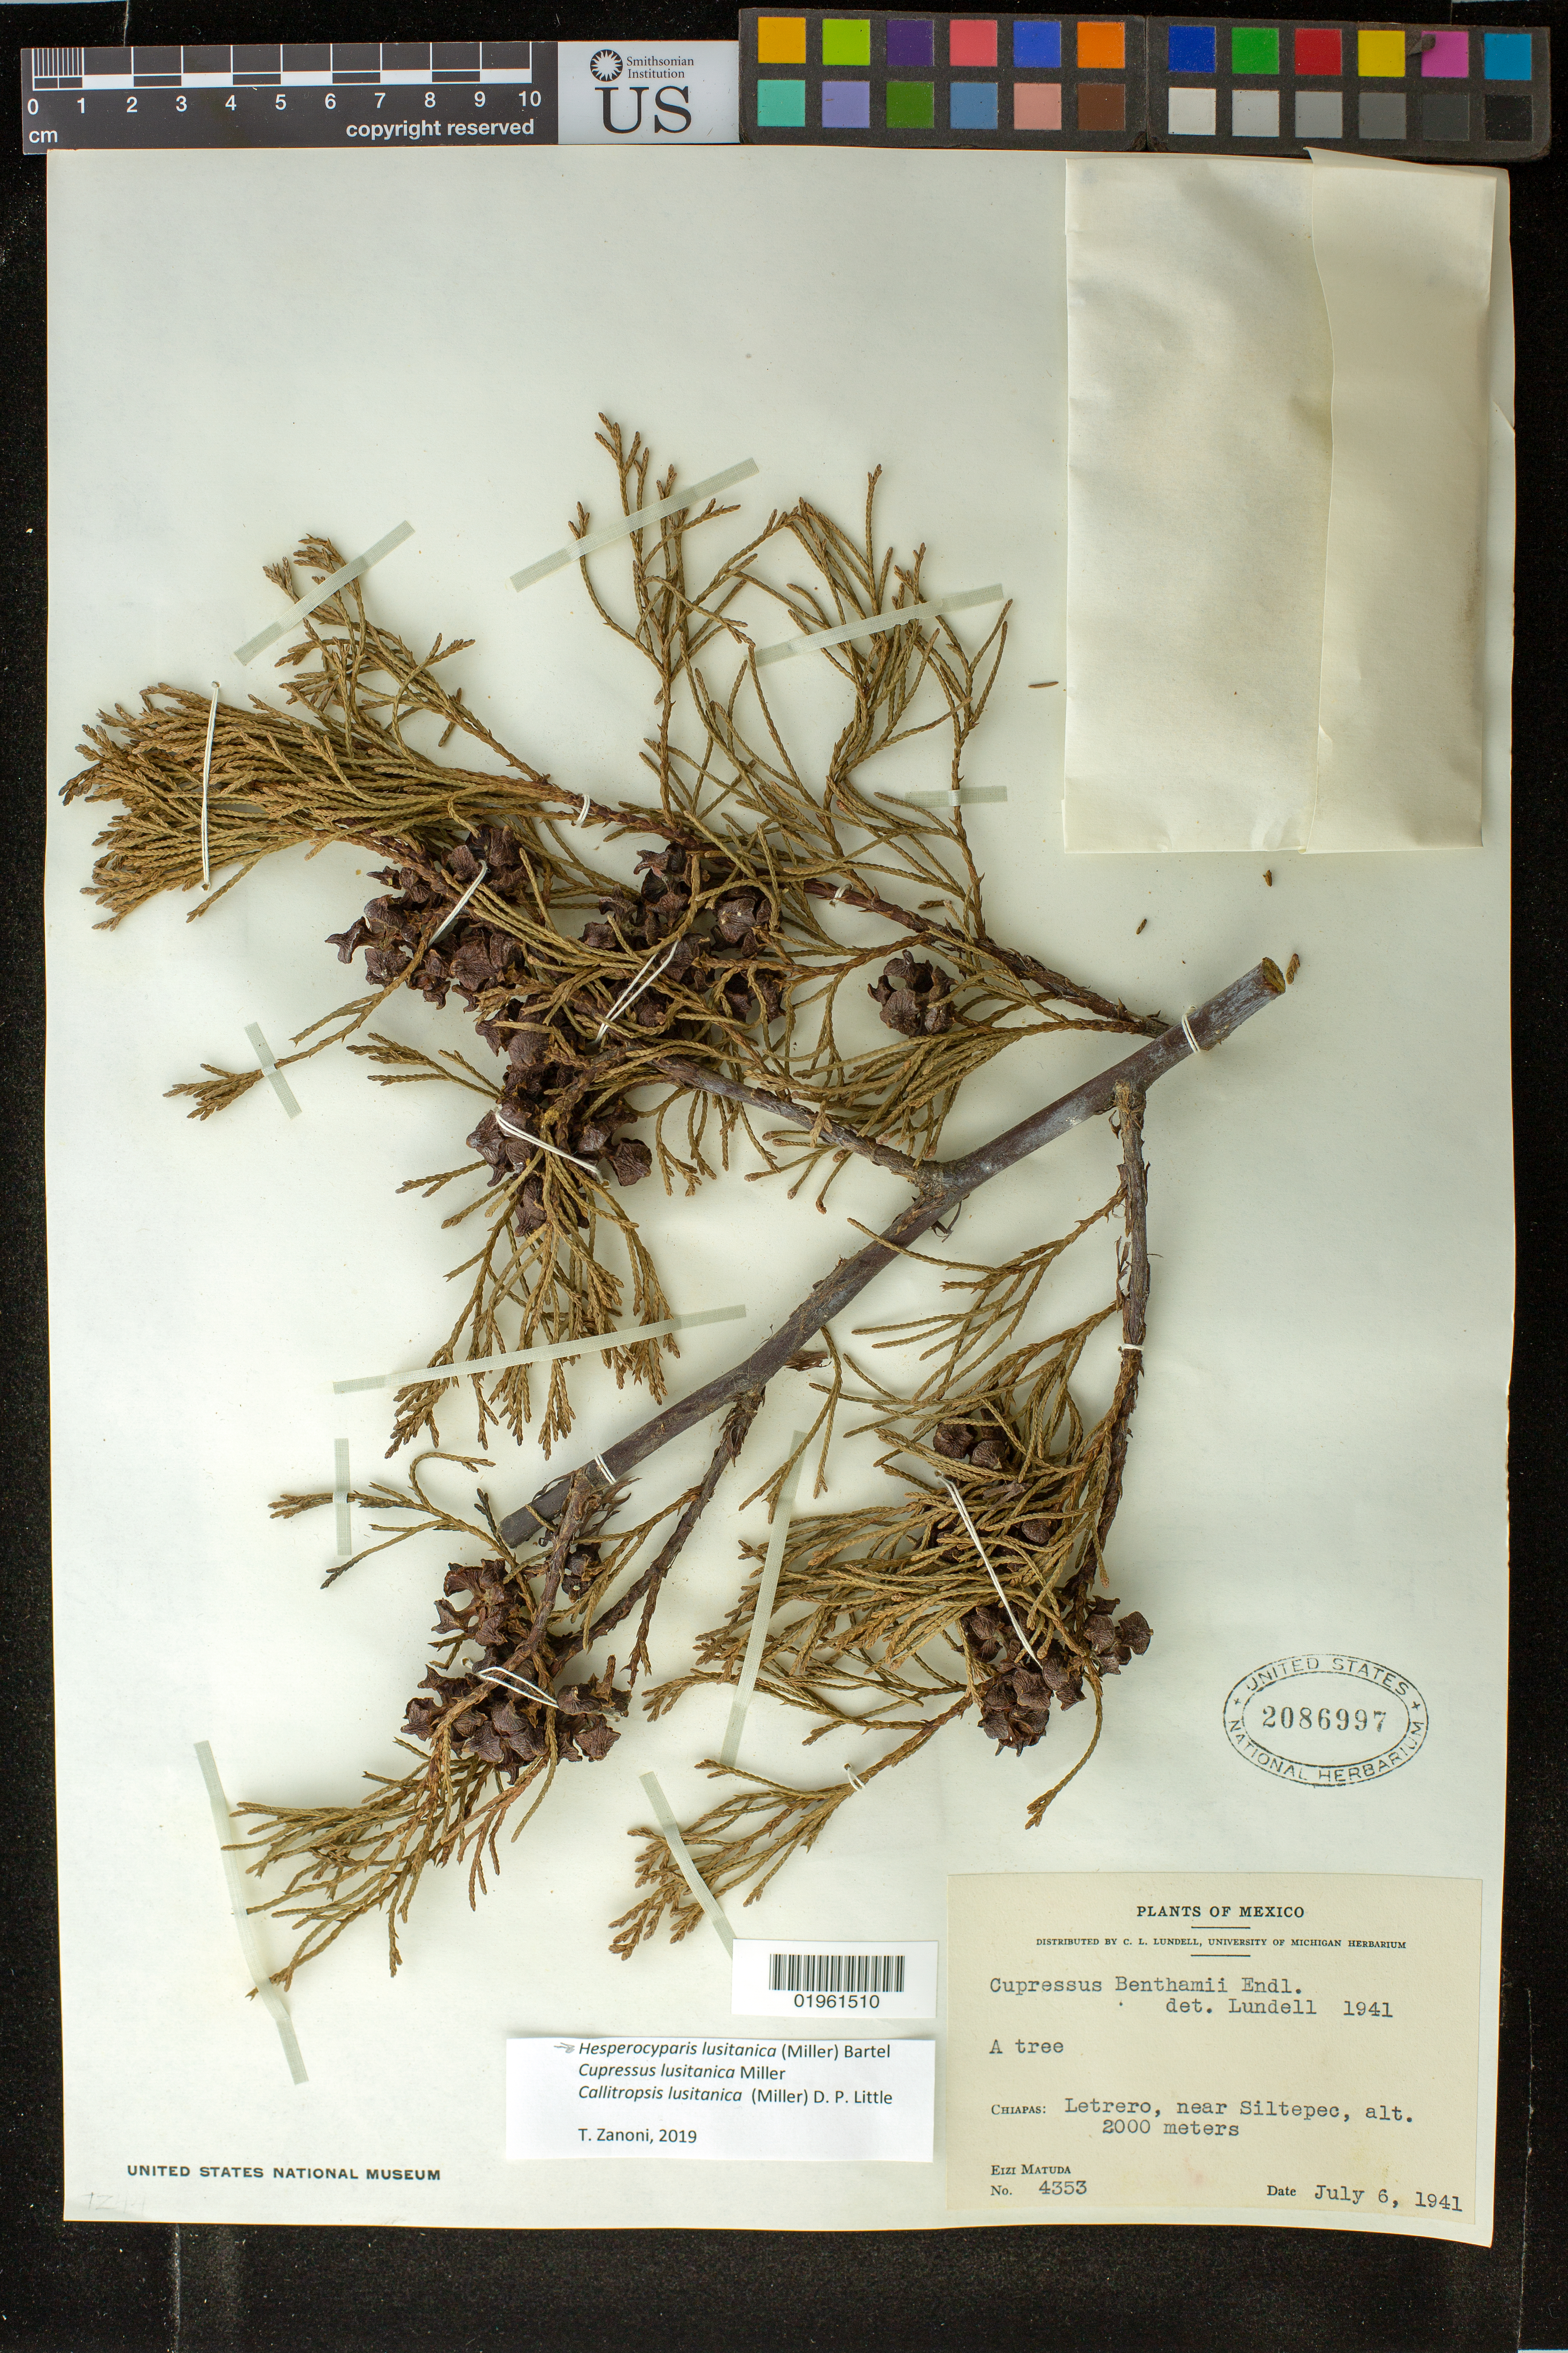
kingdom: Plantae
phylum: Tracheophyta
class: Pinopsida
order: Pinales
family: Cupressaceae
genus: Hesperocyparis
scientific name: Hesperocyparis lusitanica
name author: (Miller) Bartel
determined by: Zanoni, T. A., (NY), New York Botanical Garden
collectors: E. Matuda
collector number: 4353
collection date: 1941-07-06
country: Mexico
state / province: Chiapas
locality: Letrero, near Siltepec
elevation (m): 2000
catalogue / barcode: US 2086997